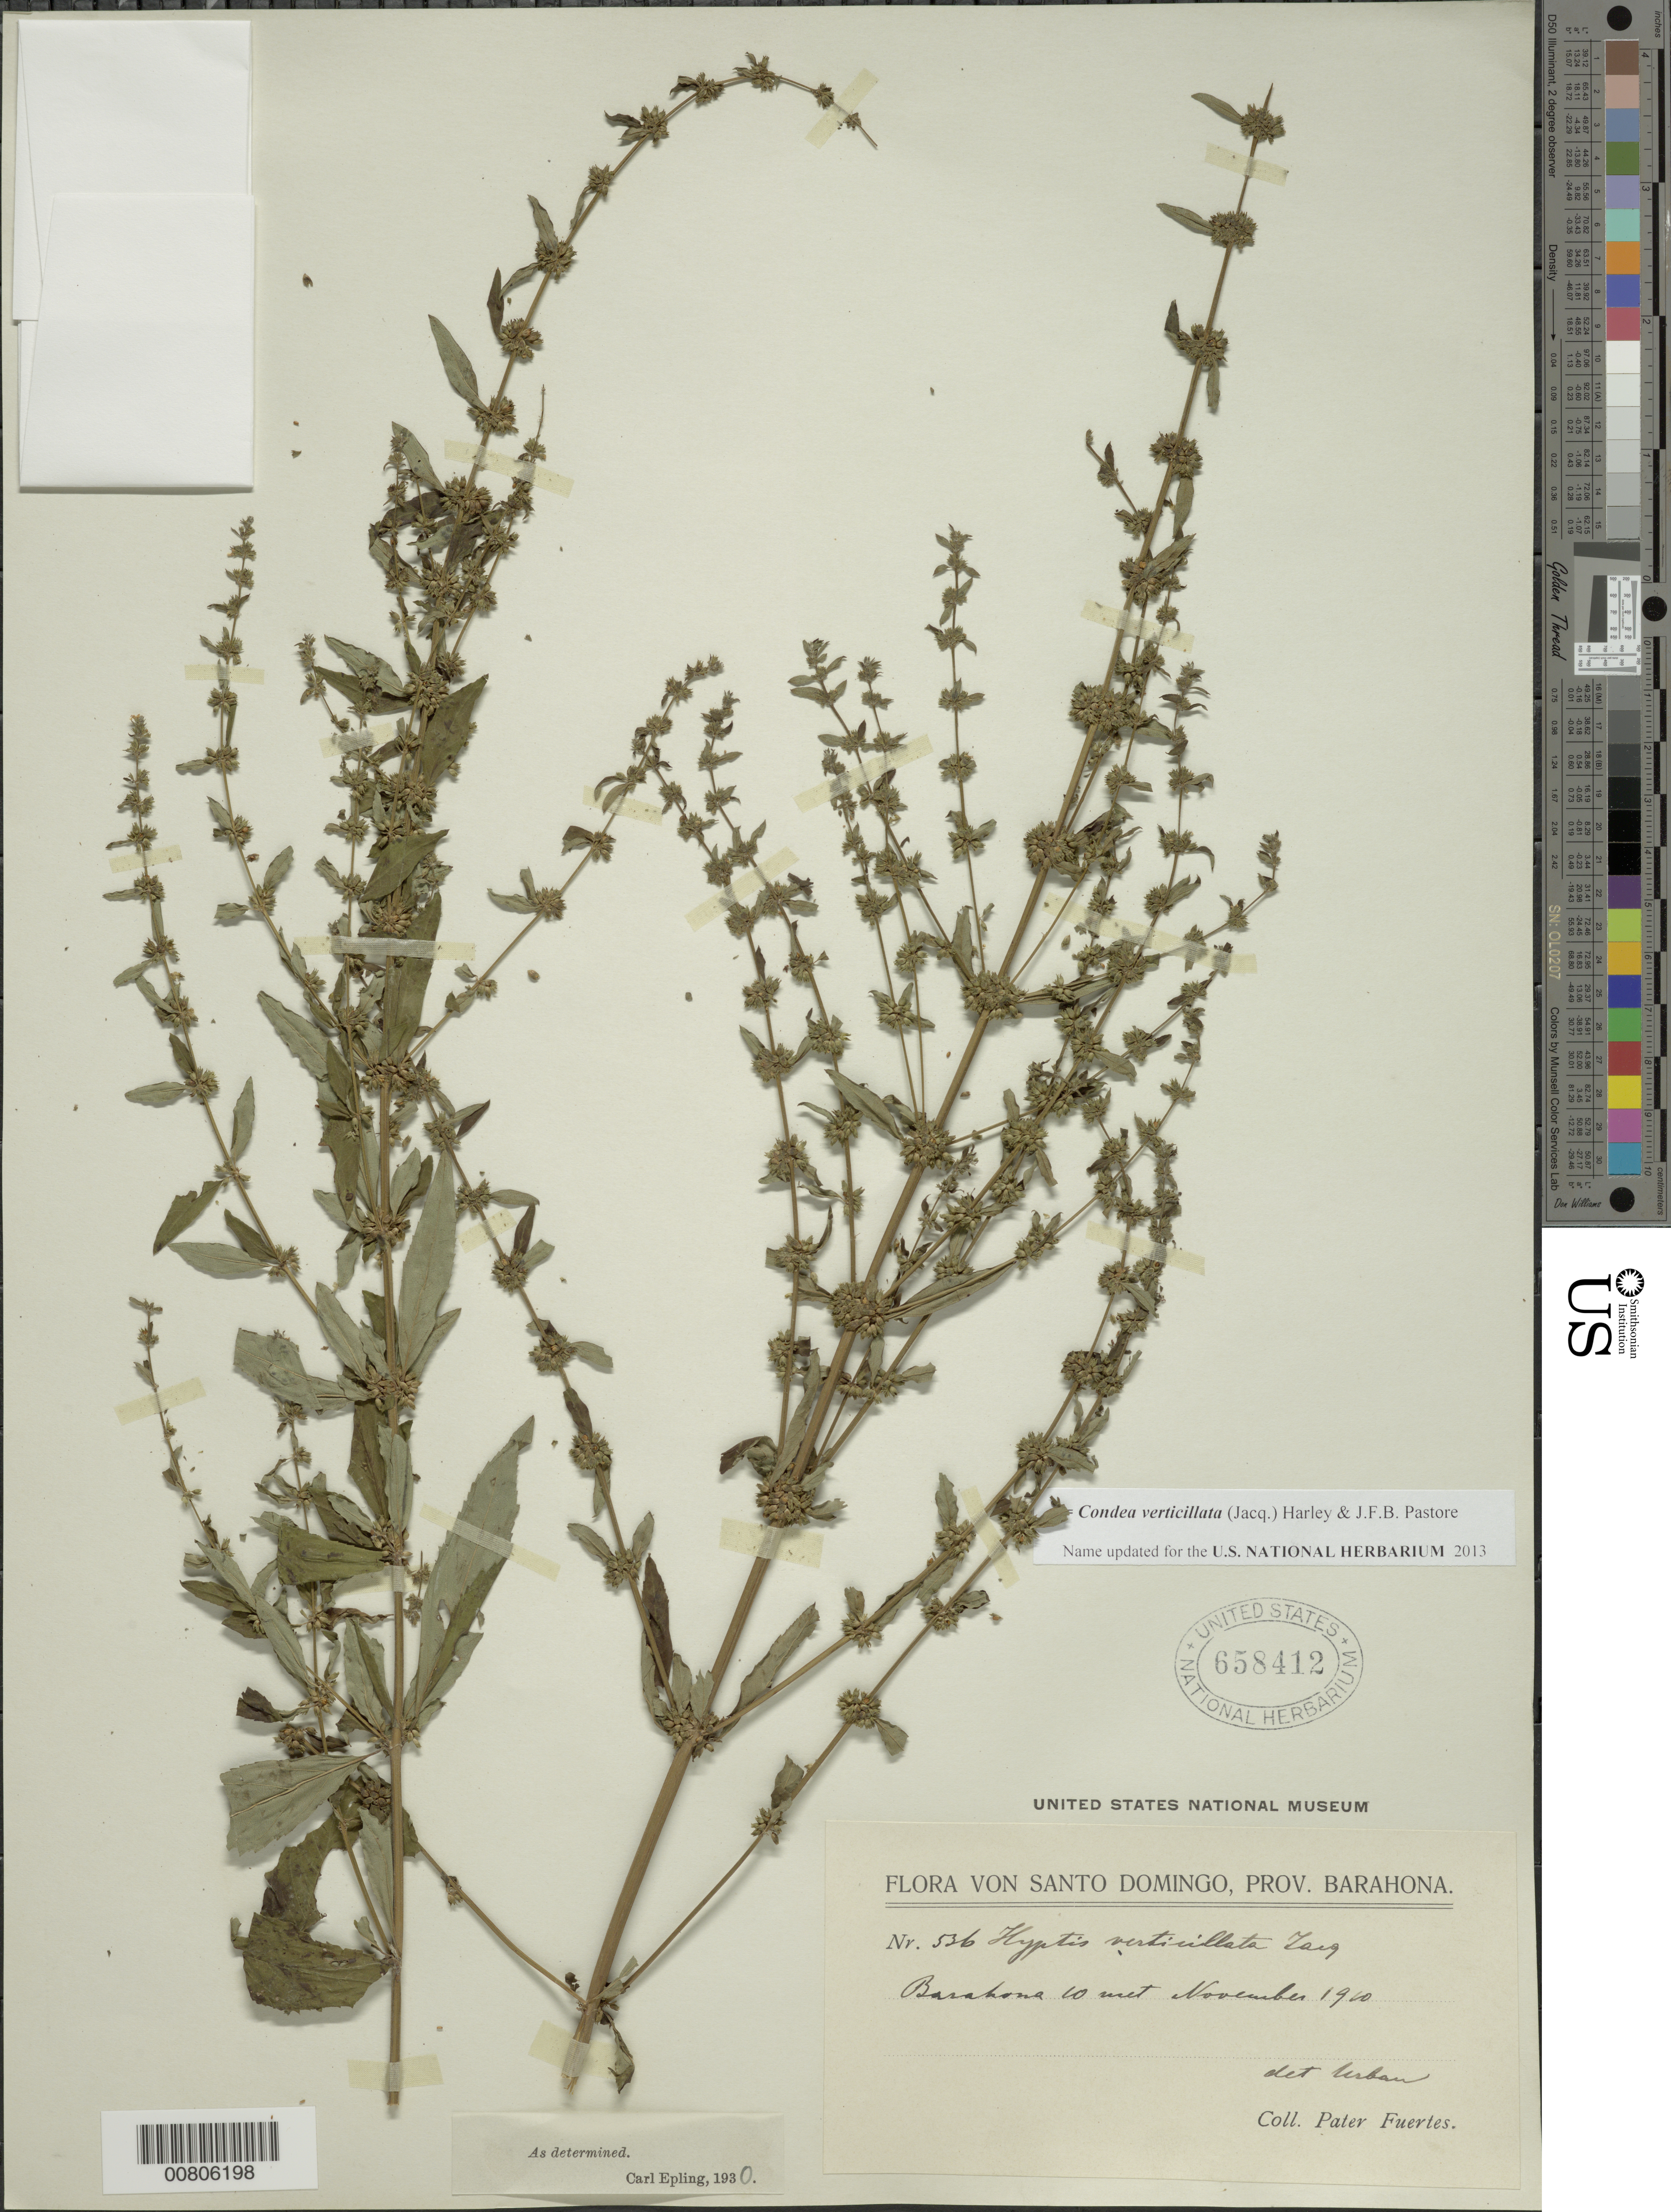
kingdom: Plantae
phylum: Tracheophyta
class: Magnoliopsida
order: Lamiales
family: Lamiaceae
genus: Condea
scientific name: Condea verticillata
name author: (Jacq.) Harley & J.F.B. Pastore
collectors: M. D. Fuertes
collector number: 536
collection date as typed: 10 Nov 1910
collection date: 1910-11-10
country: Dominican Republic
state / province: Barahona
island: Hispaniola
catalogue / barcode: US 658412